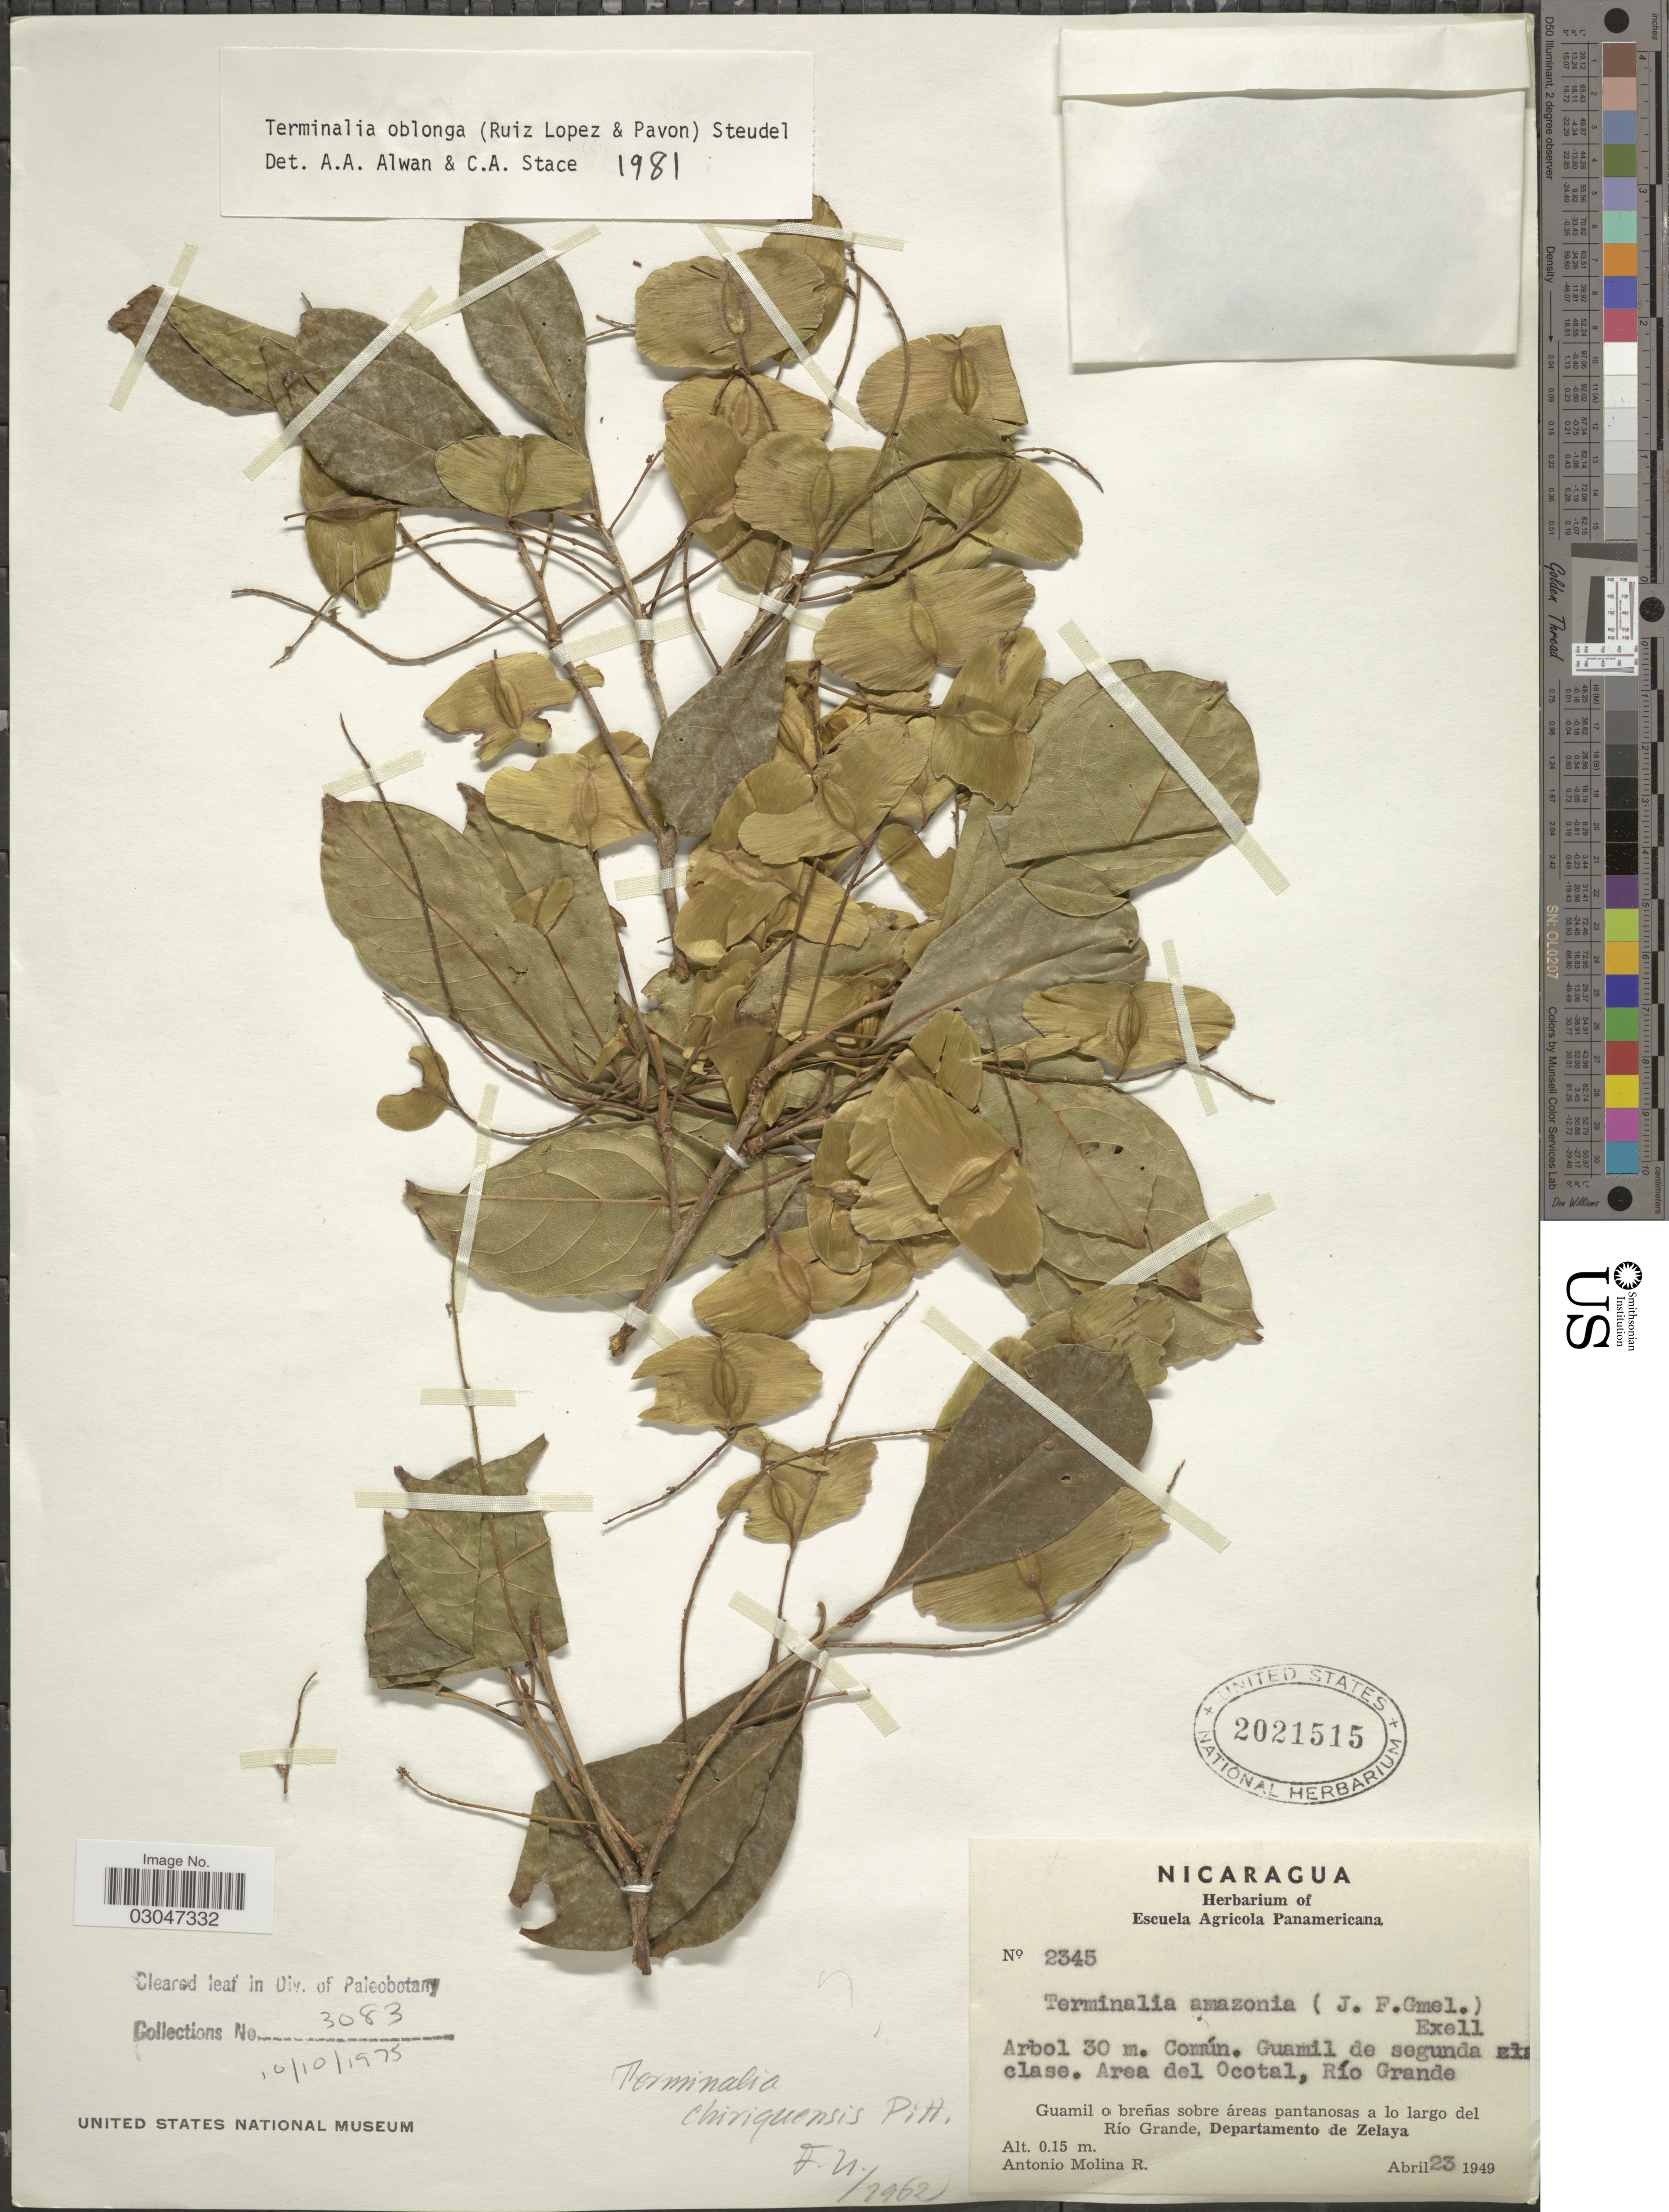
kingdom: Plantae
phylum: Tracheophyta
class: Magnoliopsida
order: Myrtales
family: Combretaceae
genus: Terminalia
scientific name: Terminalia oblonga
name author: (Ruiz & Pav.) Steud.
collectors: A. Molina R.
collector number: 2345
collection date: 1949-04-23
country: Nicaragua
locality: Area del Ocotal, Río Grande. Guamil o breñas sobre áres pantanosas a lo largo del Río Grande, Departamento de Zelaya.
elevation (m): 0.15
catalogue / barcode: US 2021515